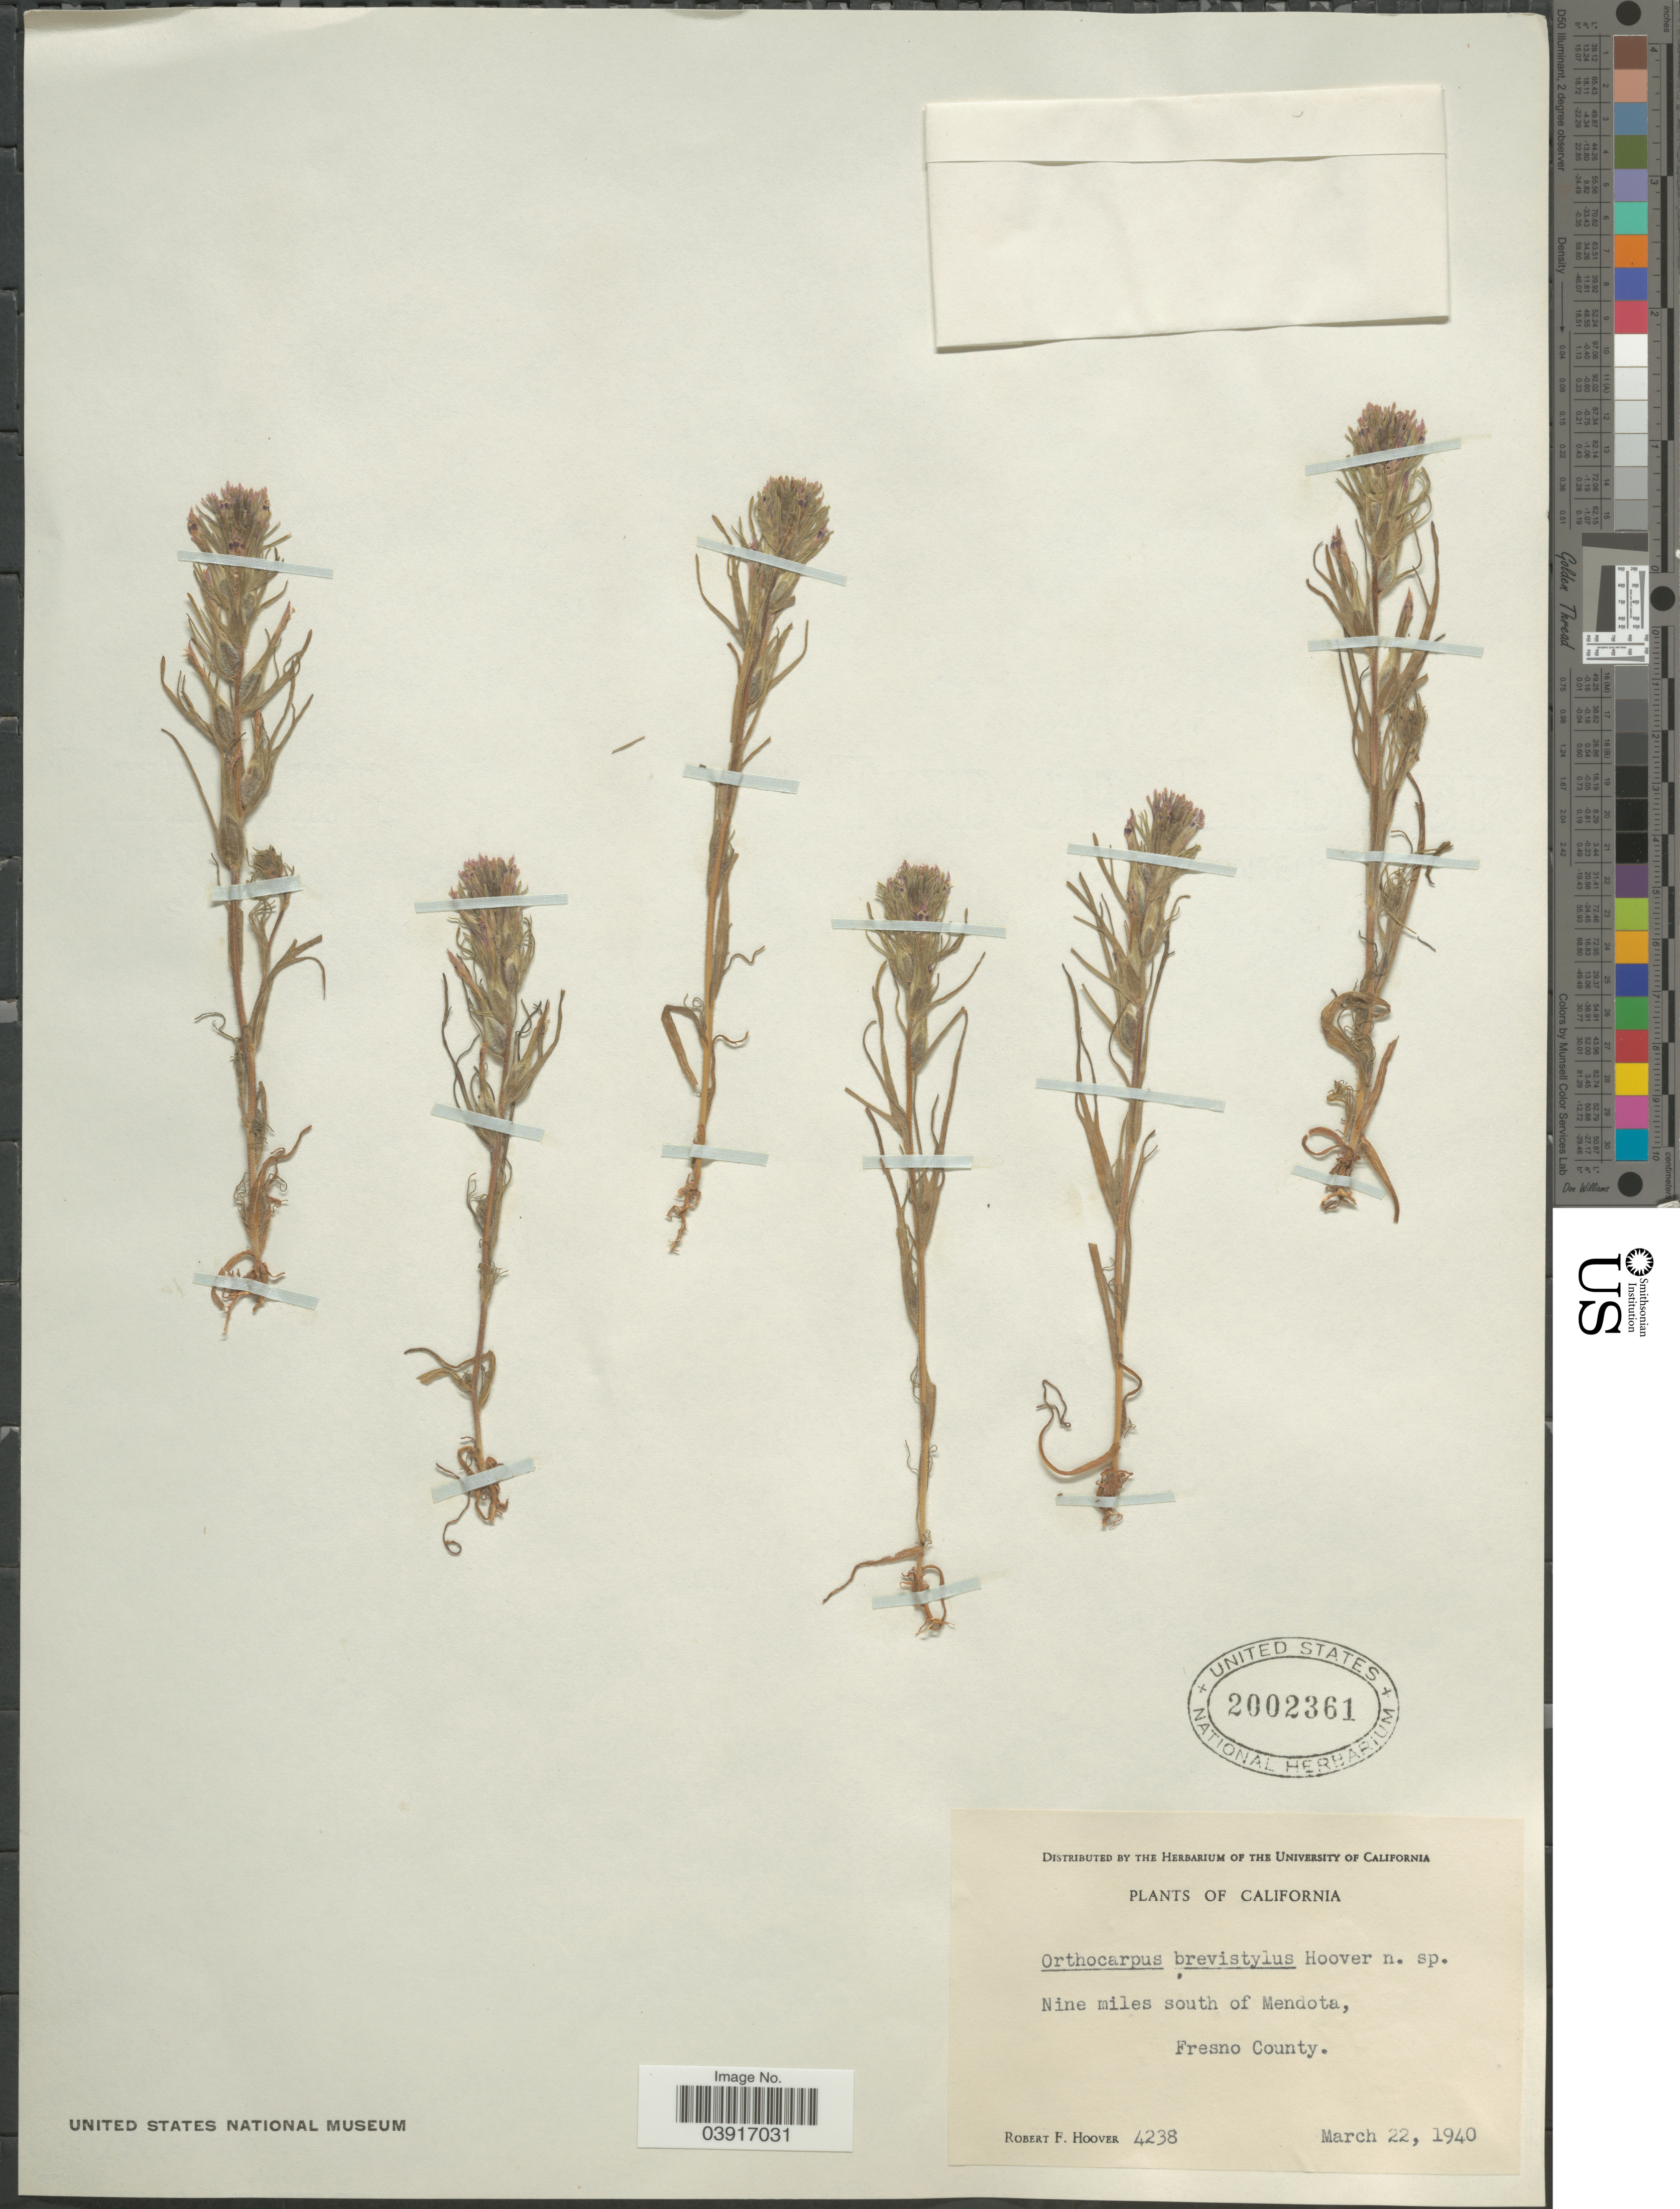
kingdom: Plantae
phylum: Tracheophyta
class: Magnoliopsida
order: Lamiales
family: Orobanchaceae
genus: Orthocarpus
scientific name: Orthocarpus attenuatus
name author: A. Gray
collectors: R. F. Hoover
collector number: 4238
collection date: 1940-03-22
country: United States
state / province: California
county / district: Fresno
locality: Nine miles south of Mendota, Fresno County.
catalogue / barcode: US 2002361